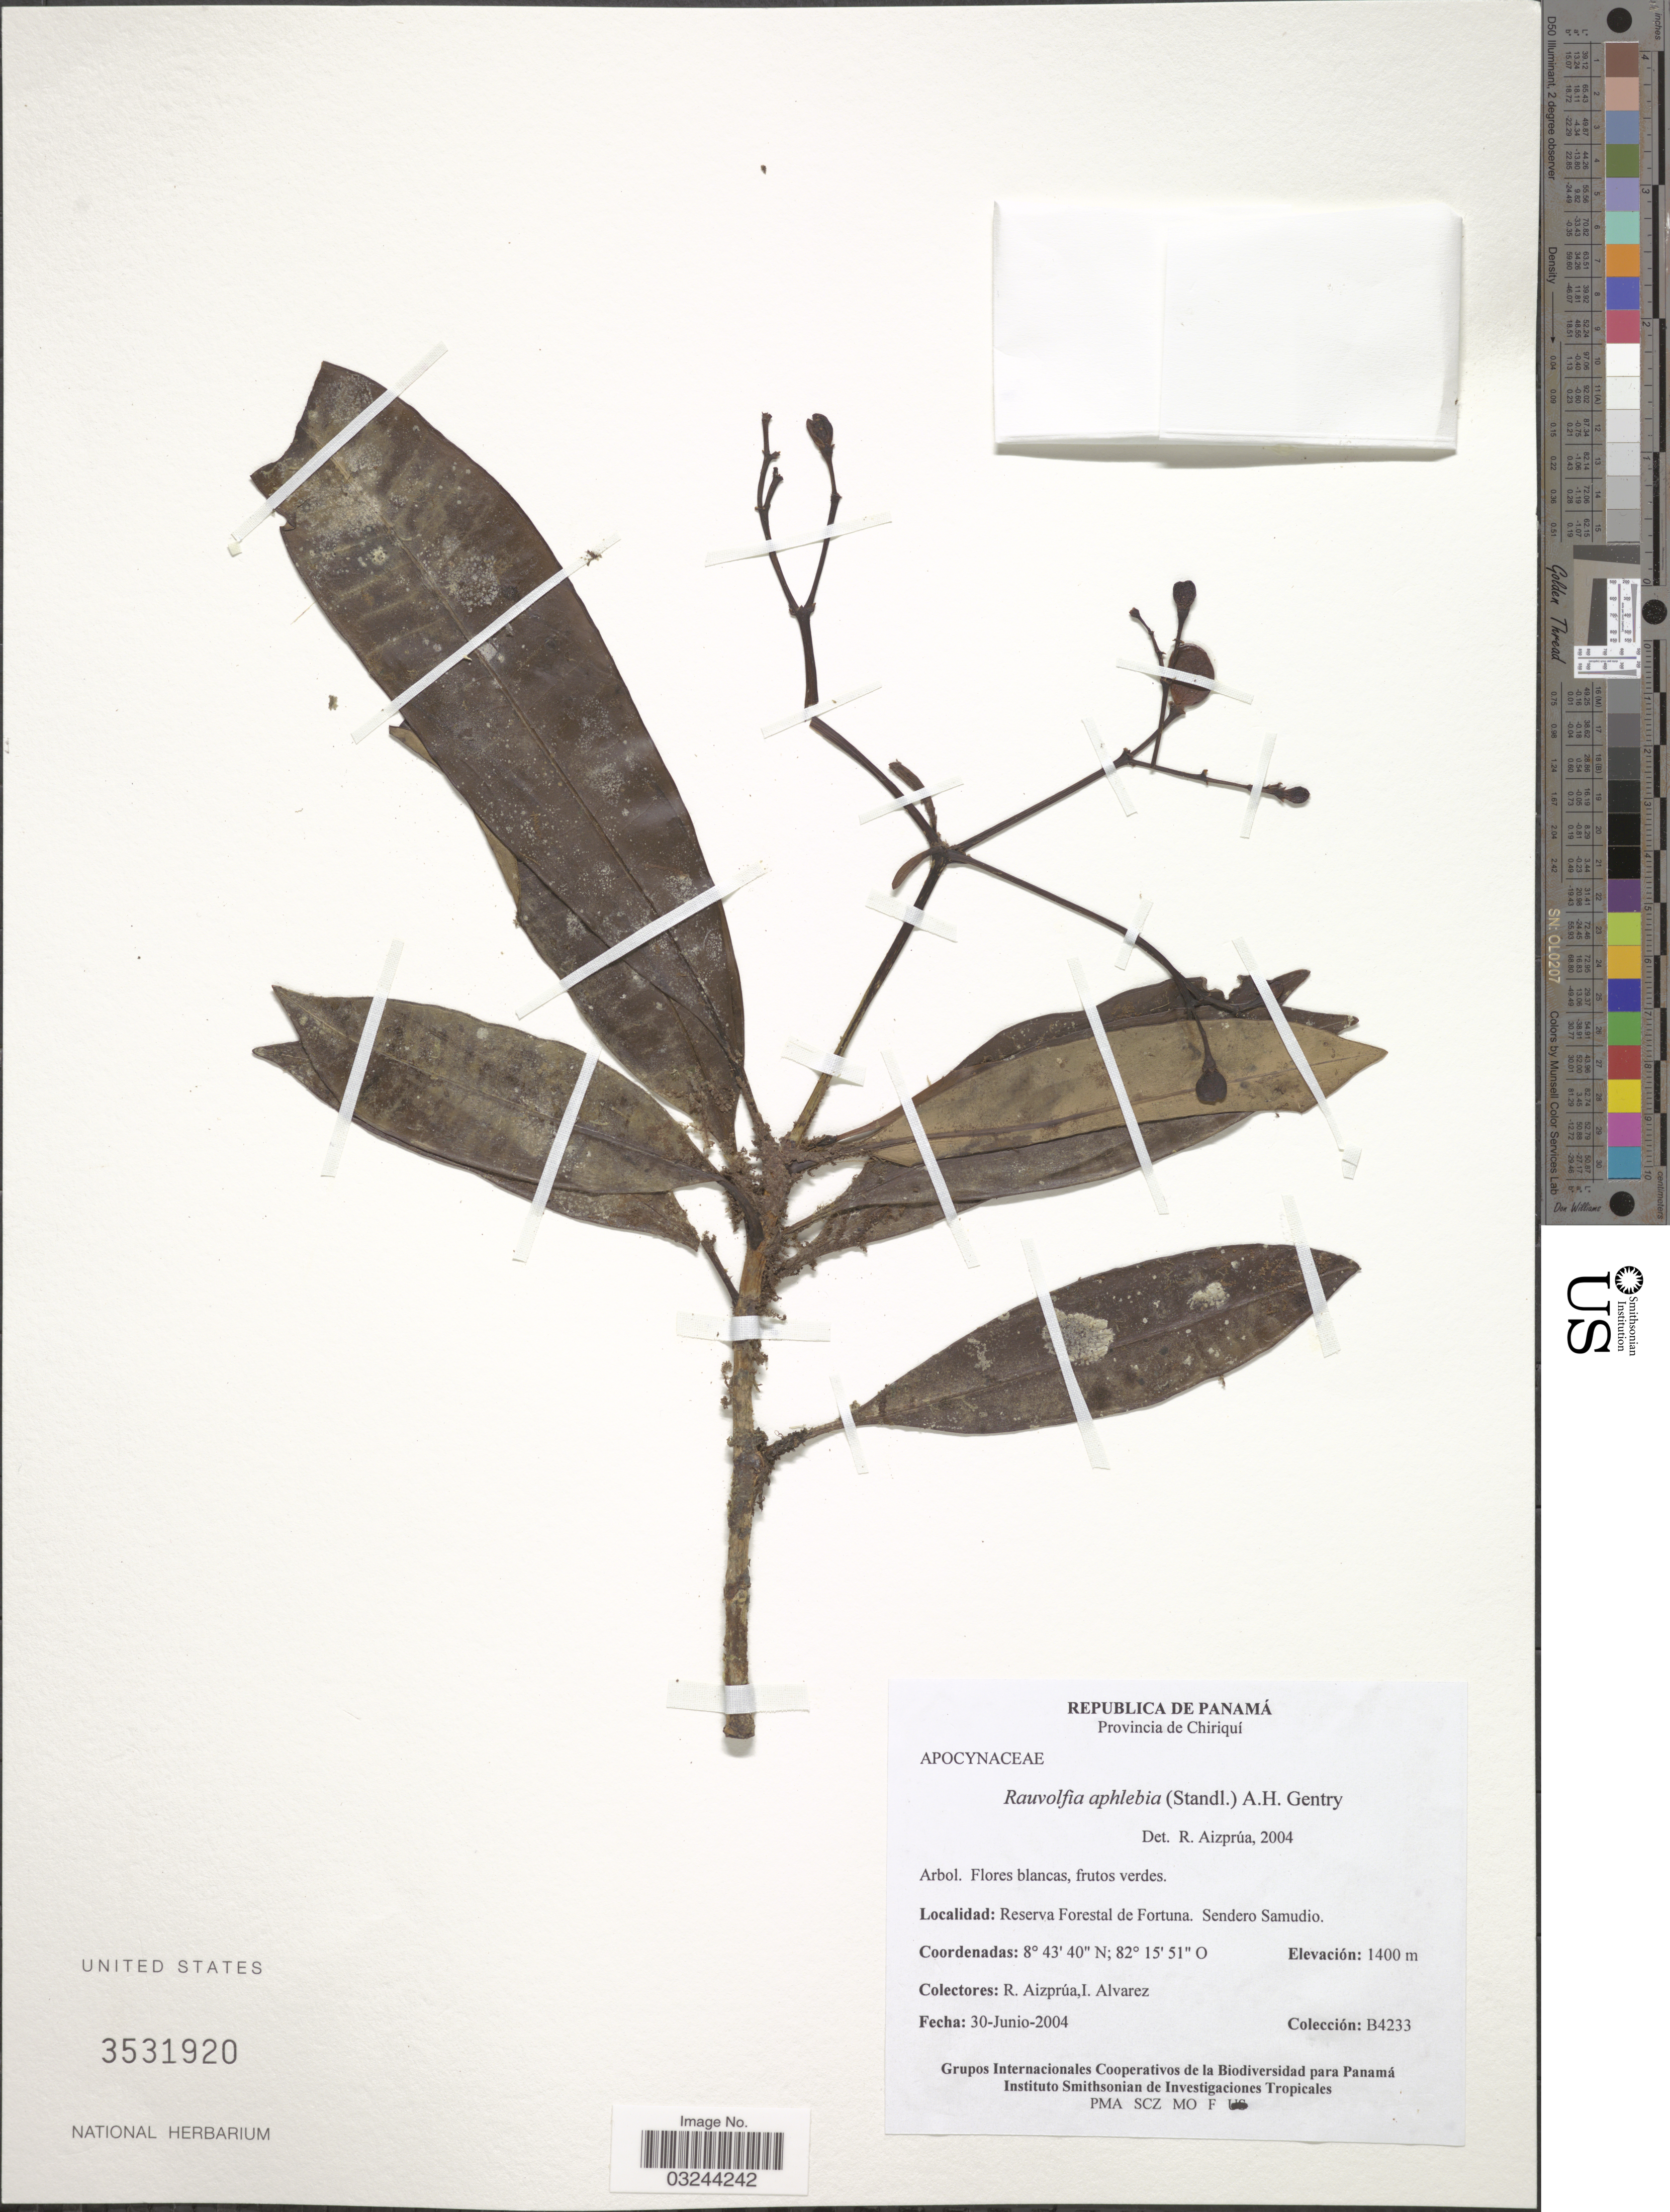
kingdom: Plantae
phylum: Tracheophyta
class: Magnoliopsida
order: Gentianales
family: Apocynaceae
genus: Rauvolfia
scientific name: Rauvolfia aphlebia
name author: (Standl.) A.H. Gentry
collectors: R. Aizprúa & I. Alvarez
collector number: B4233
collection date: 2004-06-30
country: Panama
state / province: Chiriqui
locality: Reserva Forestal de Fortuna. Sendero Samudio.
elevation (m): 1400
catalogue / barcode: US 3531920